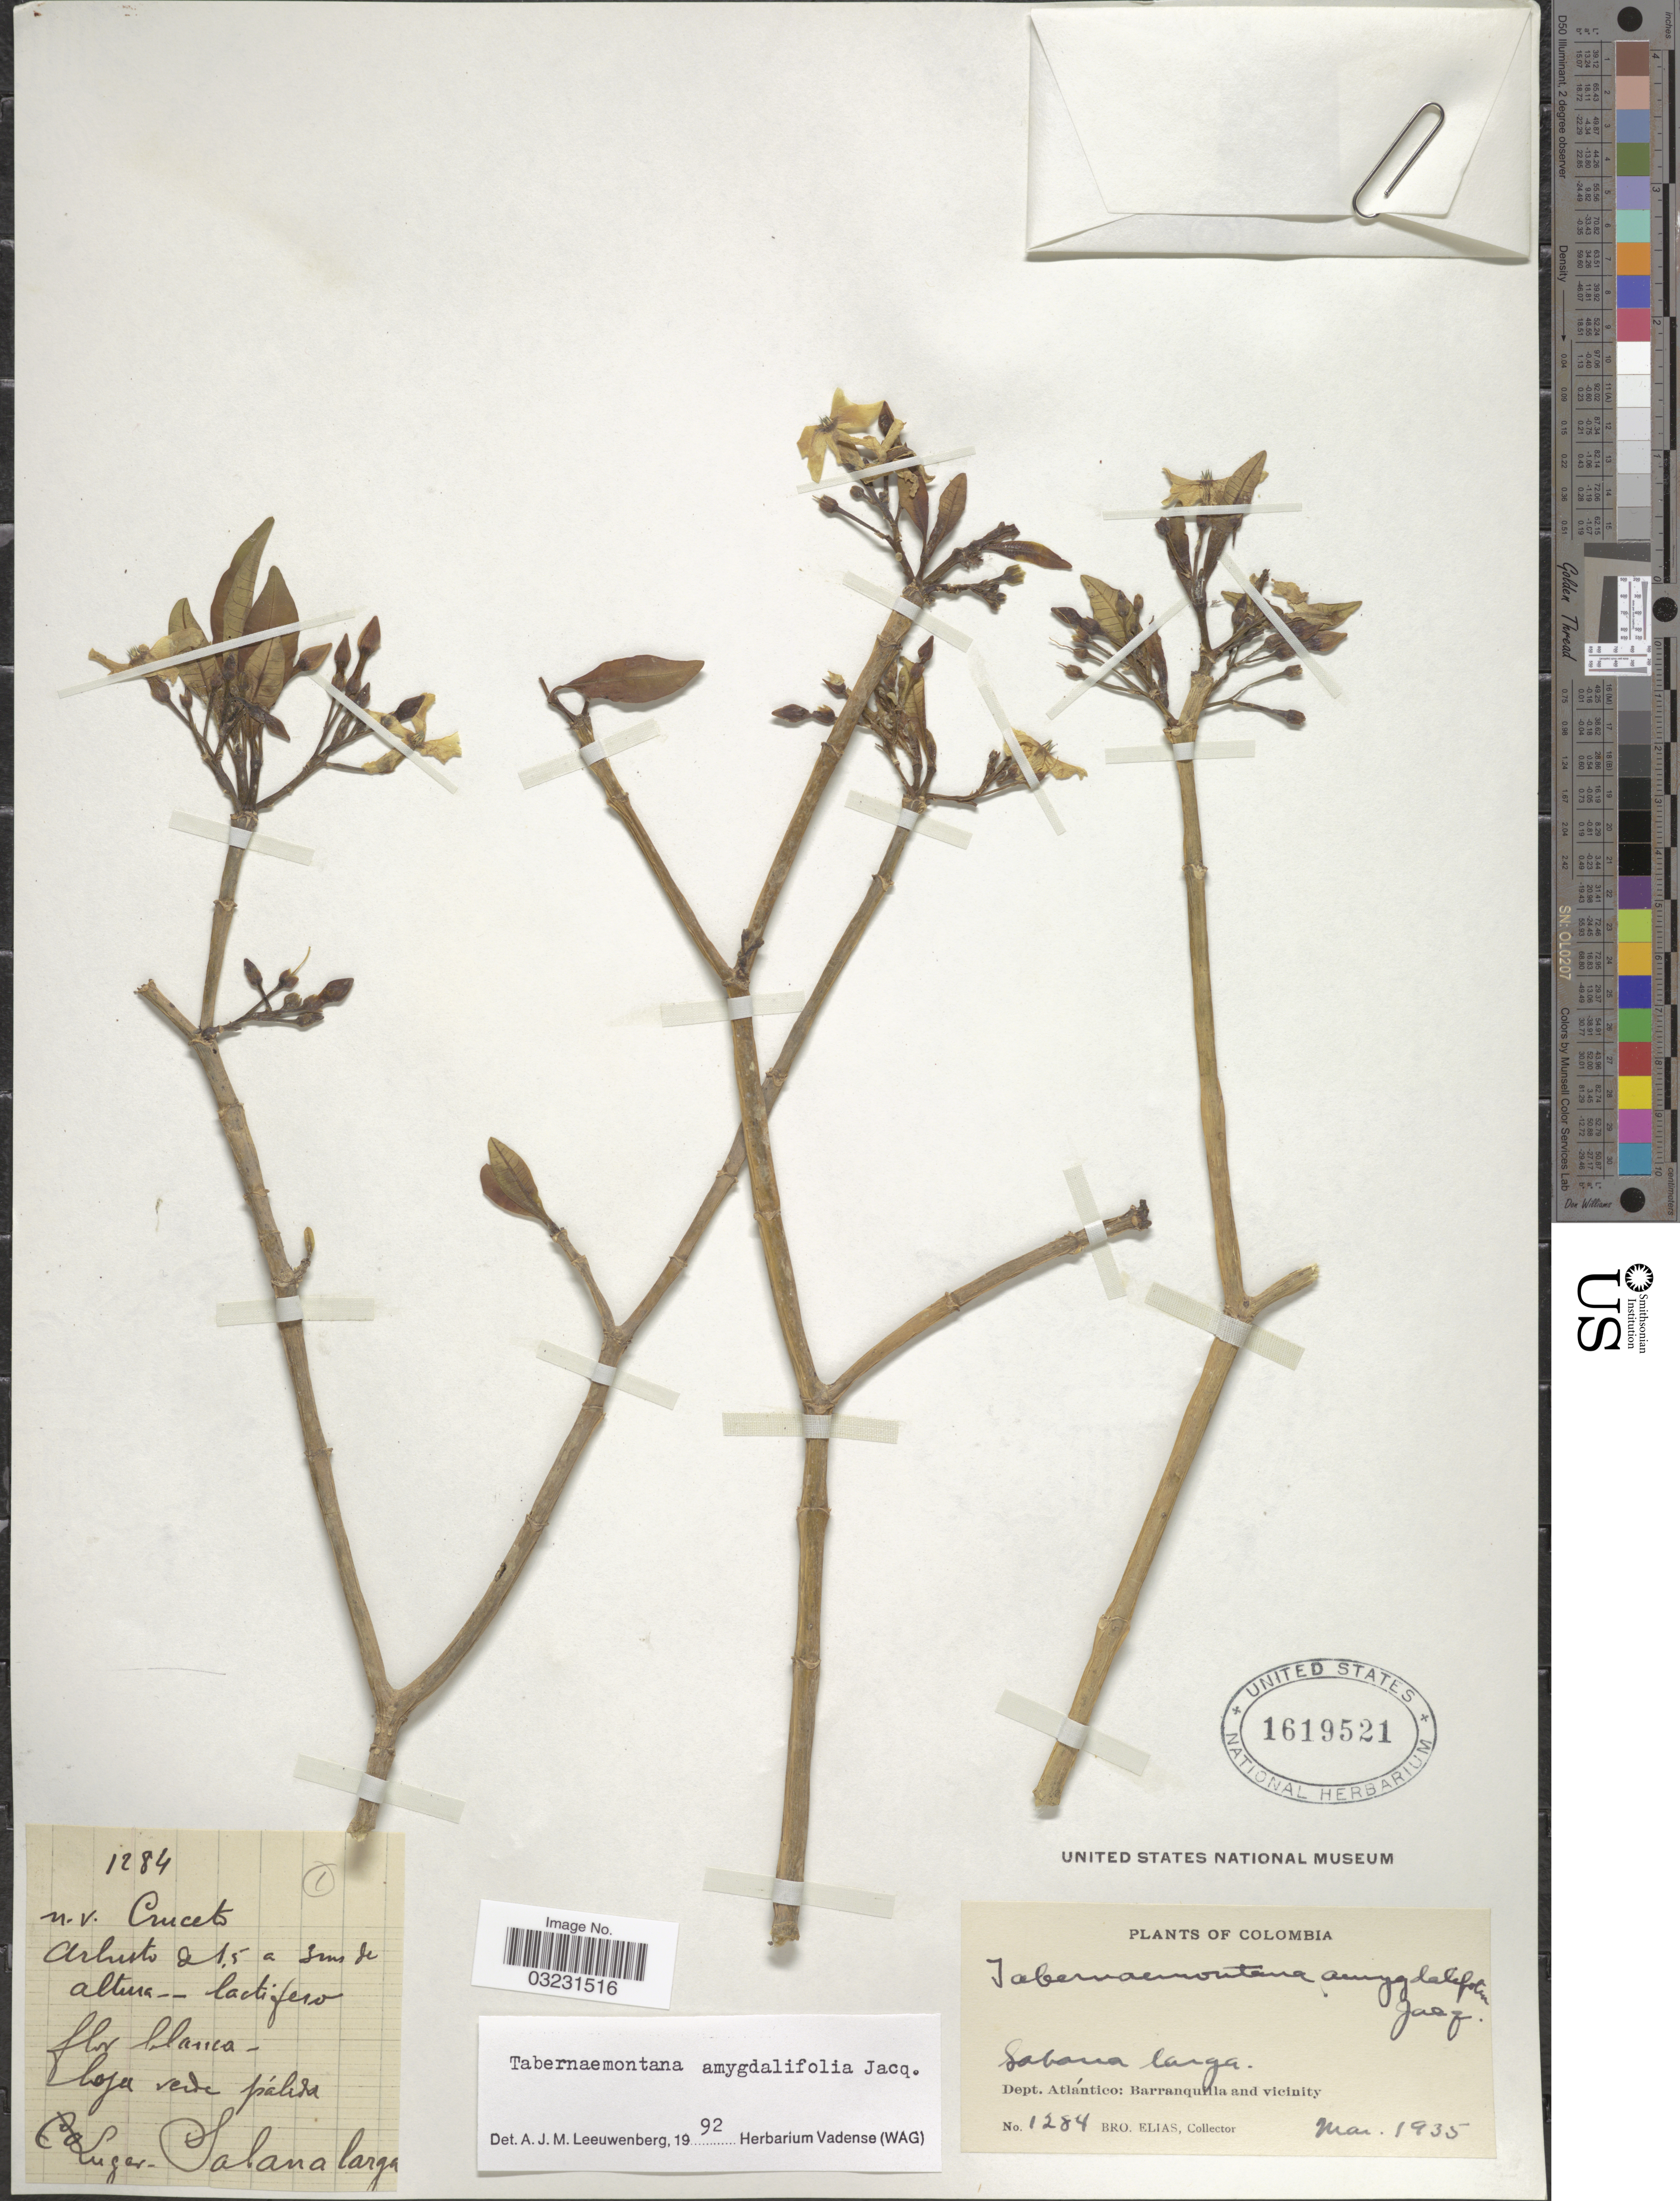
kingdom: Plantae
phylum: Tracheophyta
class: Magnoliopsida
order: Gentianales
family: Apocynaceae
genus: Tabernaemontana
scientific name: Tabernaemontana amygdalifolia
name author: Jacq.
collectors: Bro. Elias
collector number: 1284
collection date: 1935-03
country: Colombia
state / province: Atlántico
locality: Dept. Atlántico: Barranquilla and Vicinity. Sabana larga.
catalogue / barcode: US 1619521